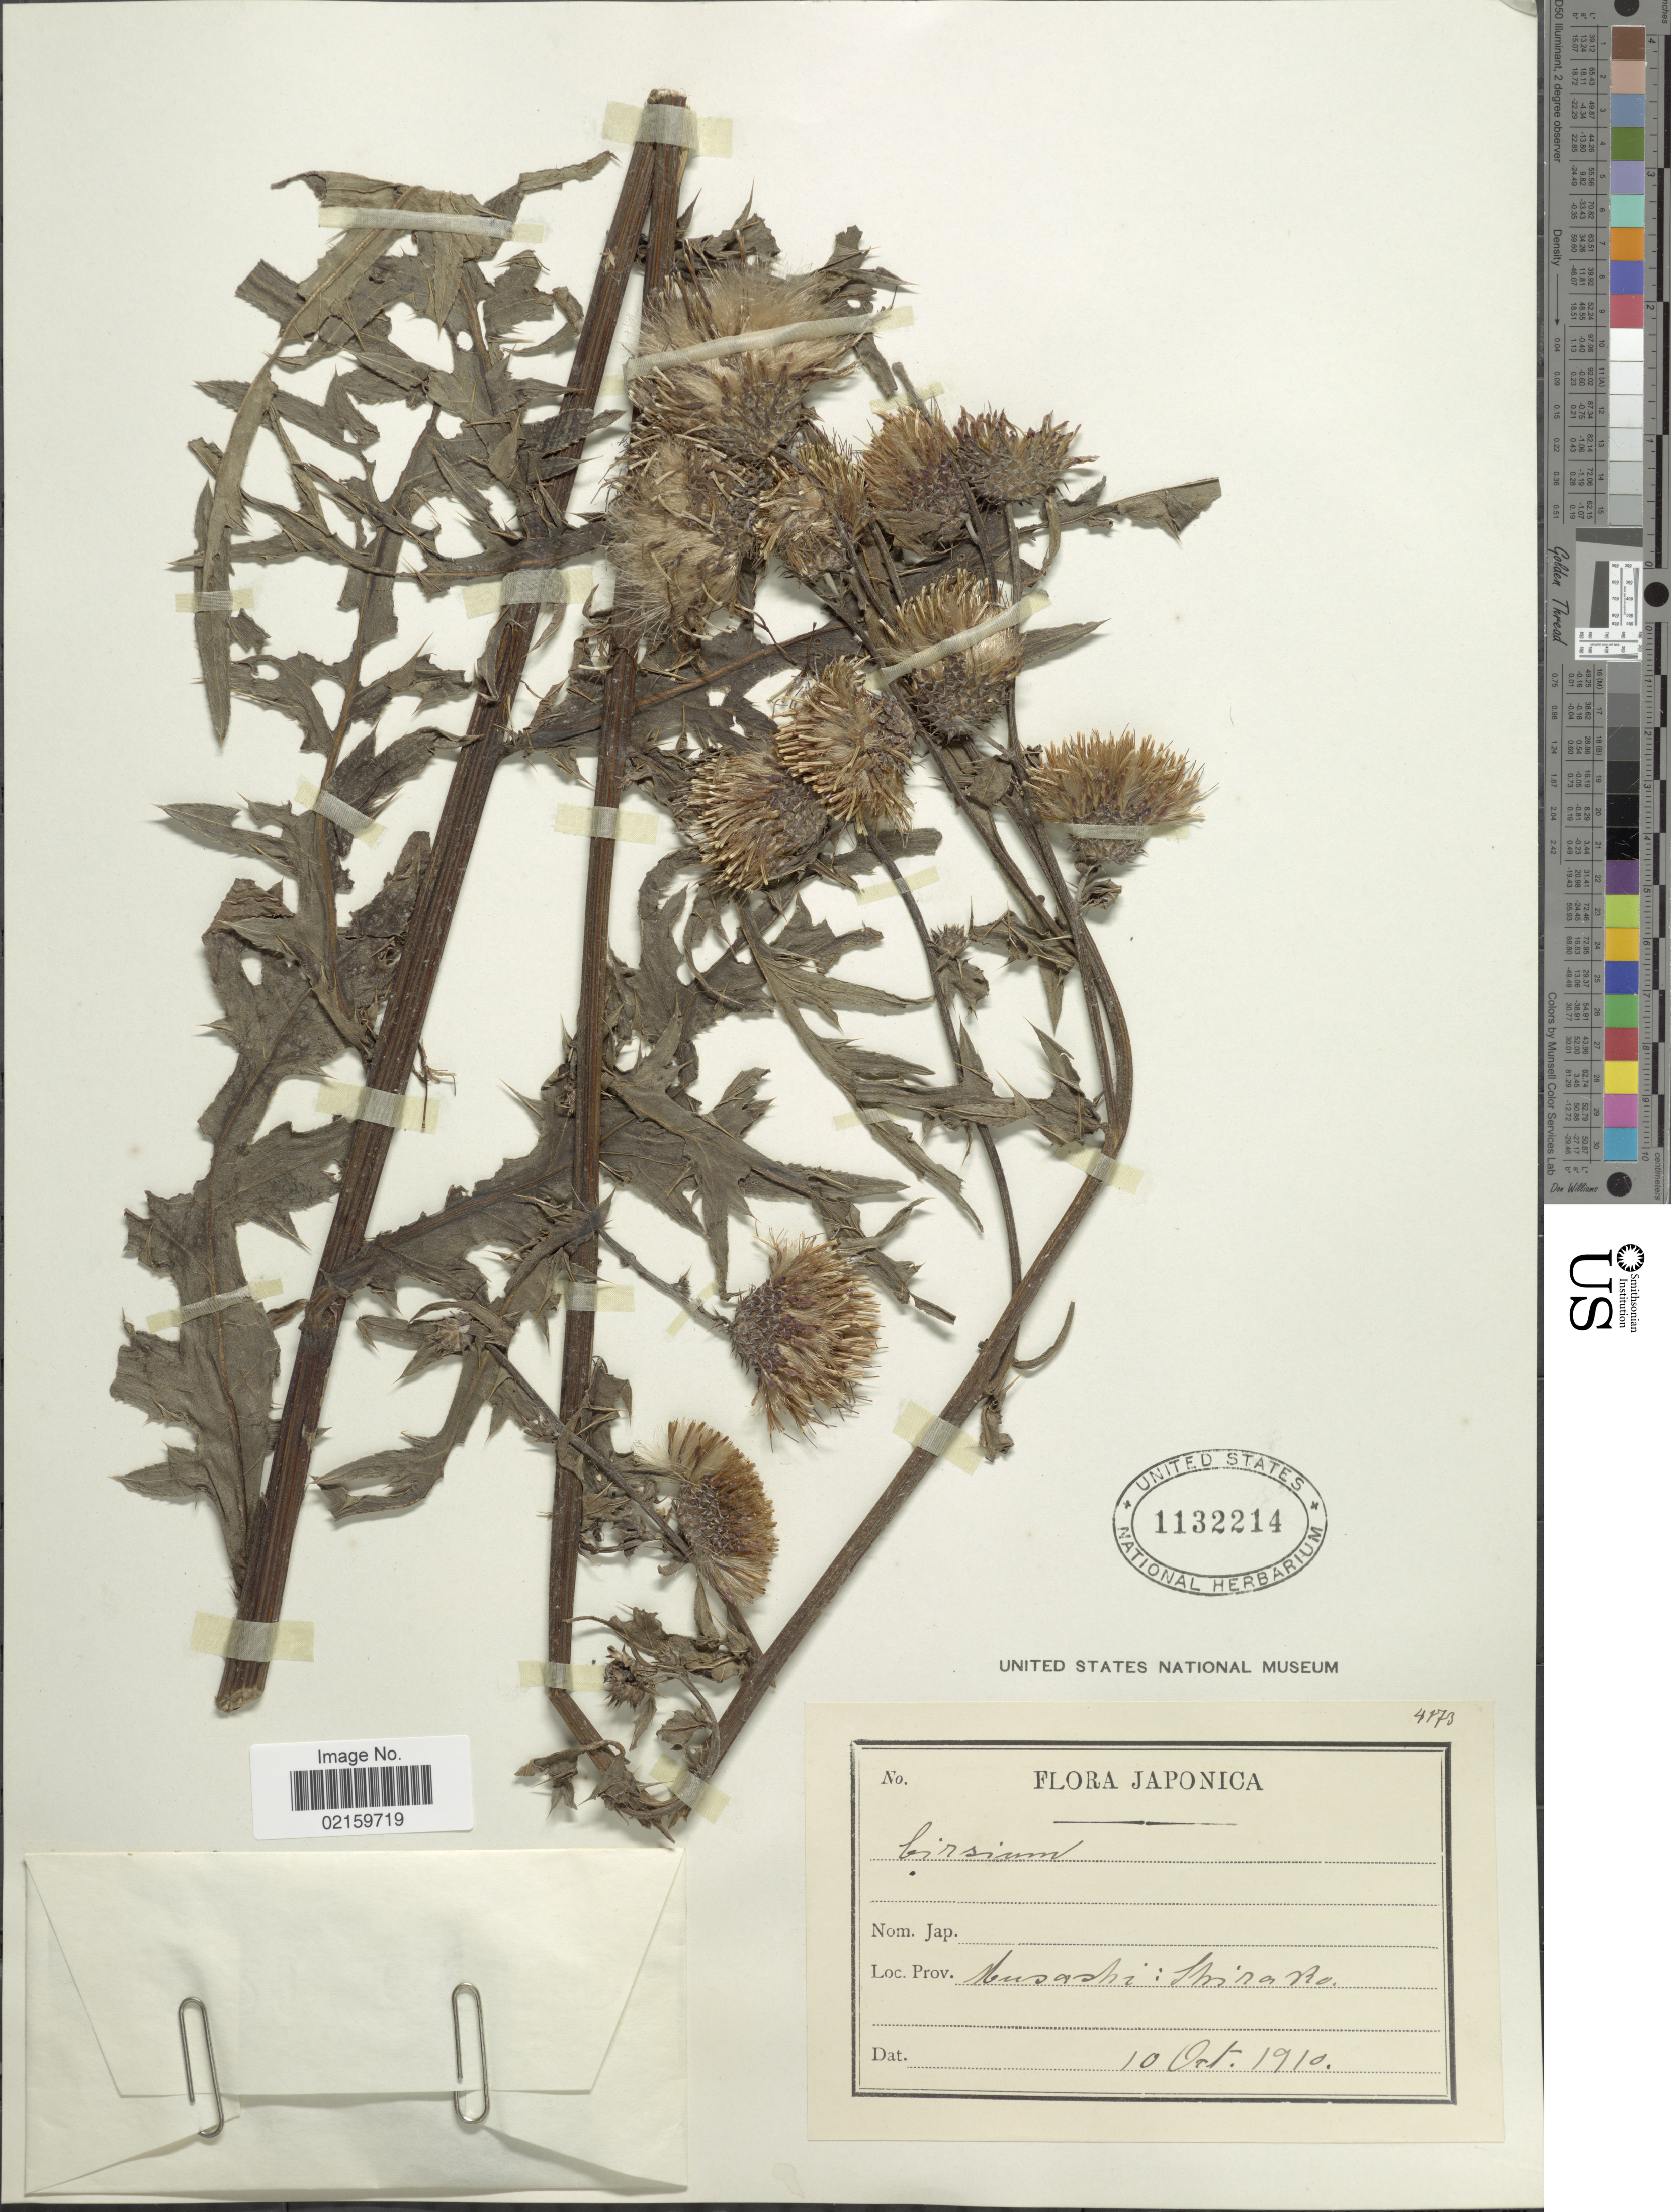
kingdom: Plantae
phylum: Tracheophyta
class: Magnoliopsida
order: Asterales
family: Asteraceae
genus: Cirsium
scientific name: Cirsium sp.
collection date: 1910-10-10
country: Japan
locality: Musashi: Shiraro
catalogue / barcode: US 1132214